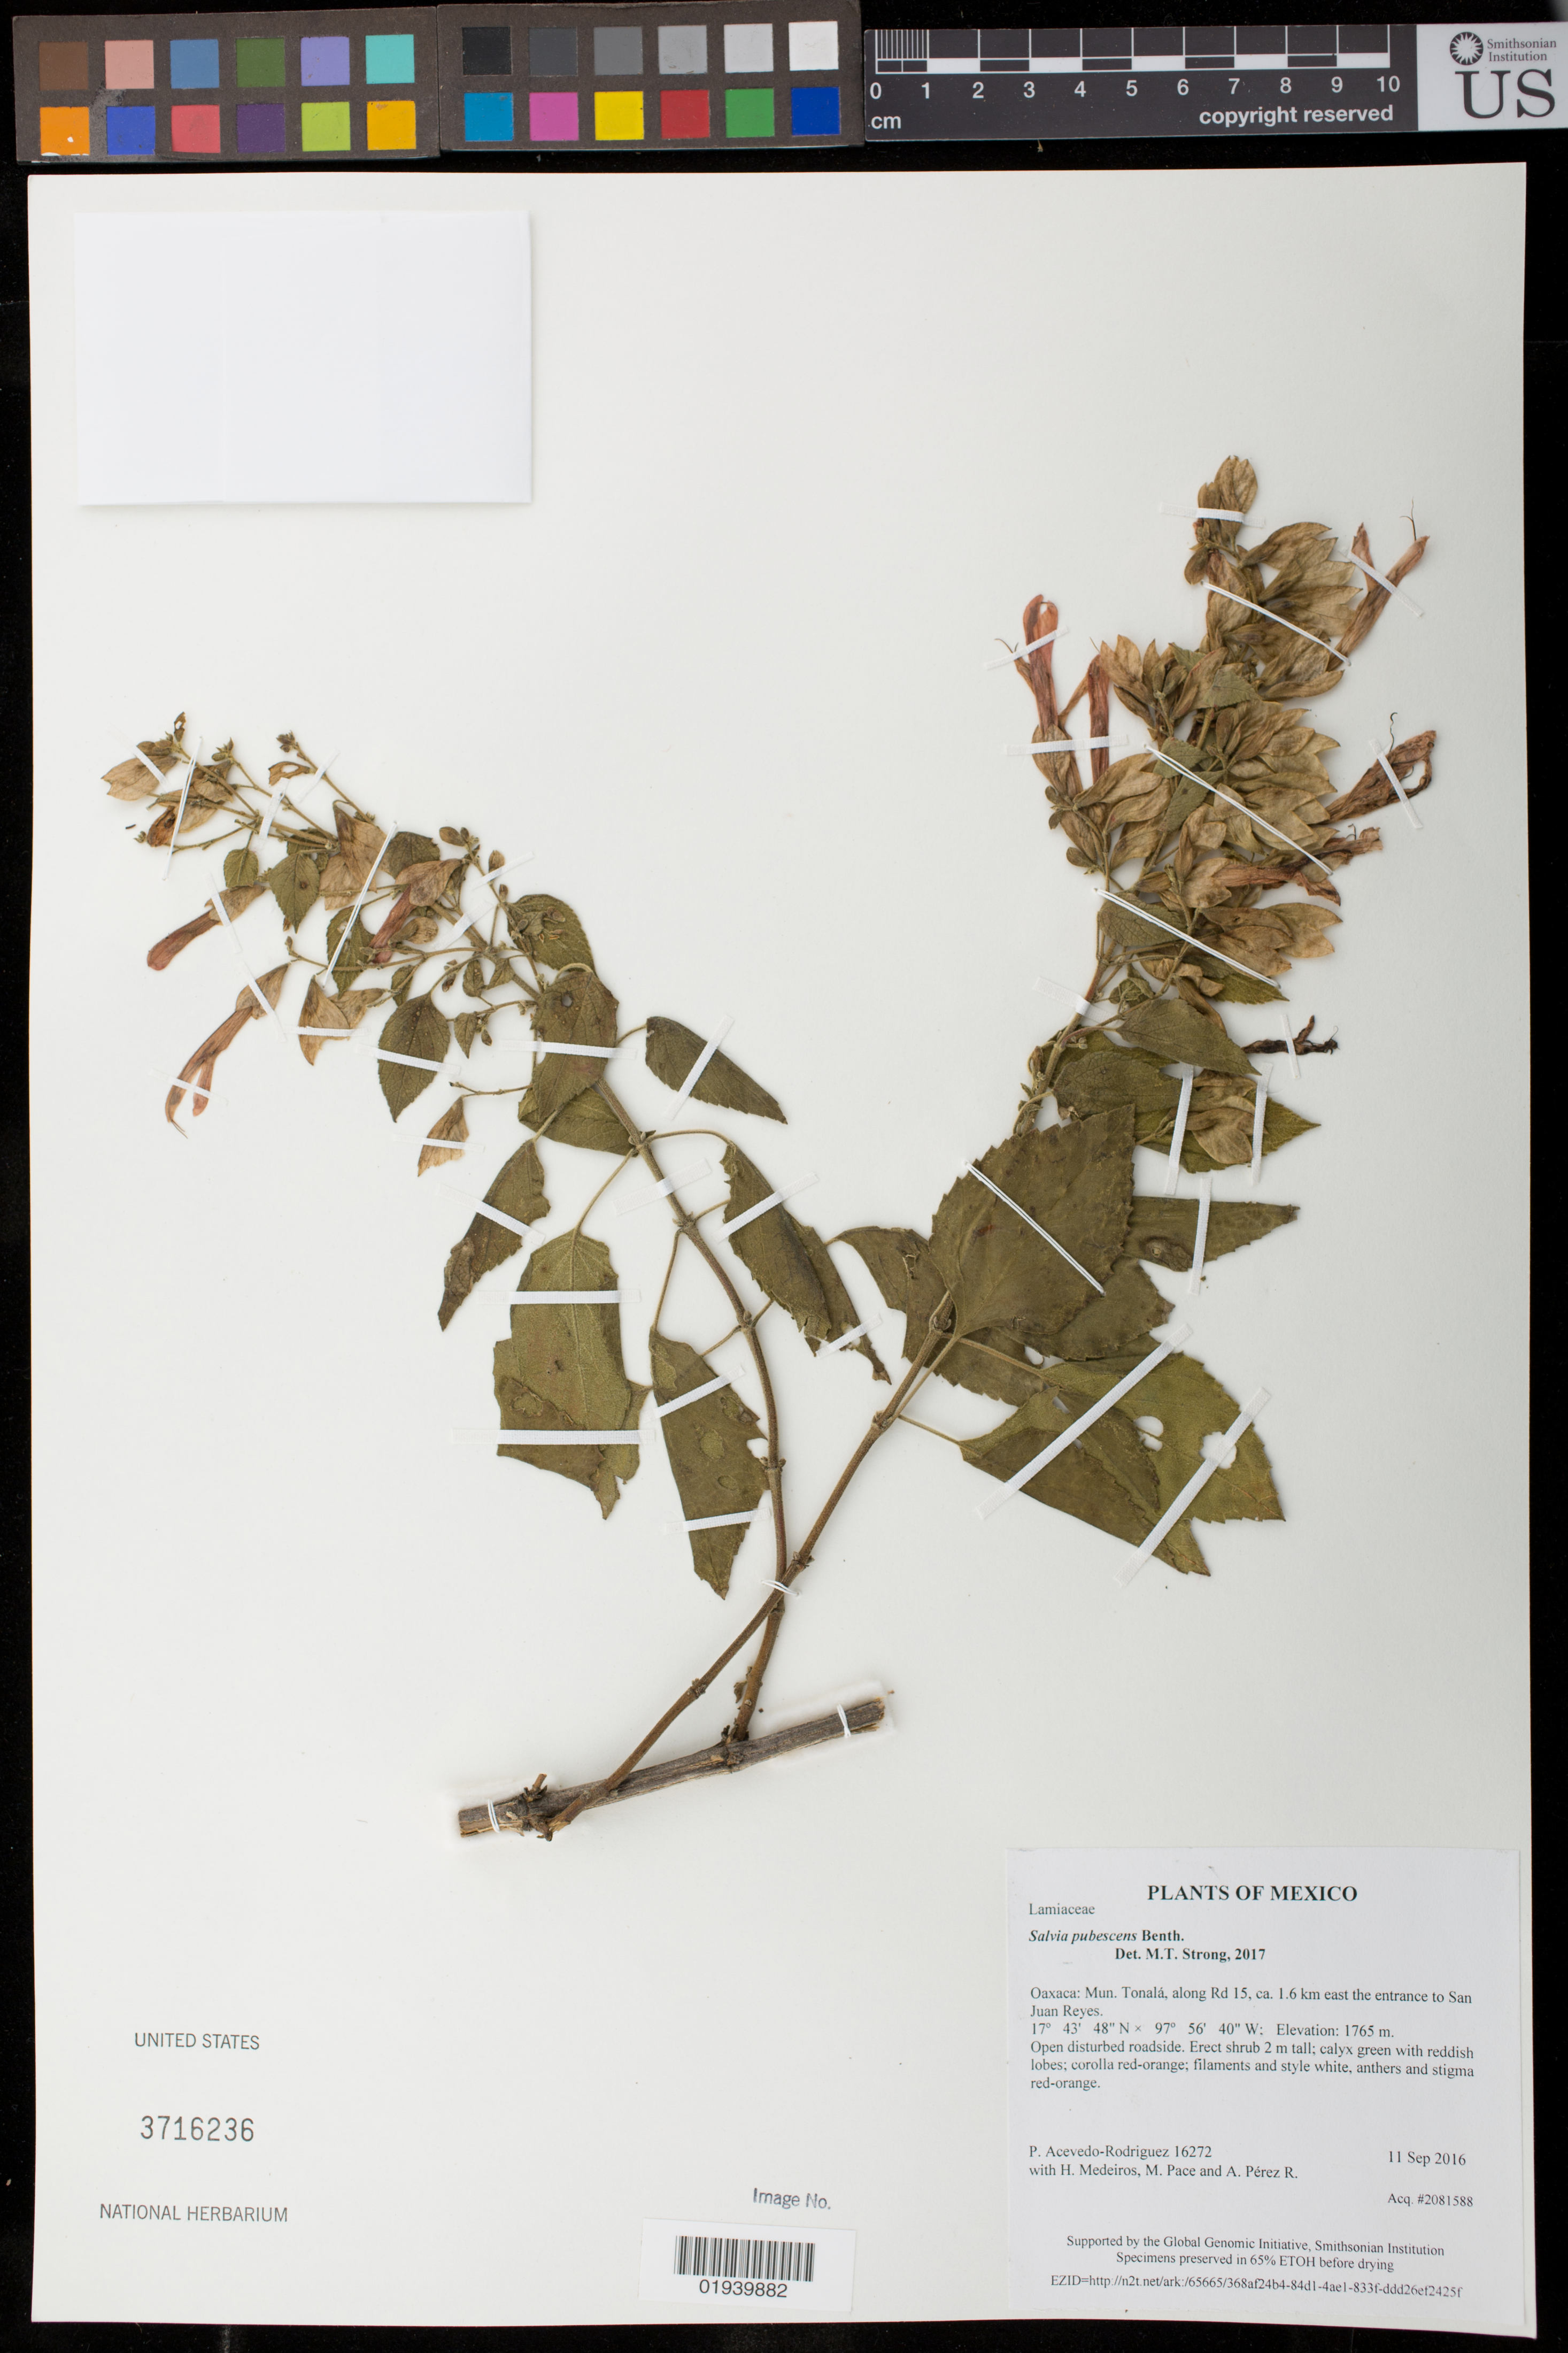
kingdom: Plantae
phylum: Tracheophyta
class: Magnoliopsida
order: Lamiales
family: Lamiaceae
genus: Salvia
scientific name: Salvia pubescens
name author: Benth.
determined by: Strong, M. T., (US), Smithsonian Institution - National Museum of Natural History (UNITED STATES)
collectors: P. Acevedo-Rodr., H. Medeiros, M. R. Pace & A. Pérez R.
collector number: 16272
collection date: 2016-09-11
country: Mexico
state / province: Oaxaca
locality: Mun. Tonalá, along Rd 15, ca. 1.6 km east the entrance to San Juan Reyes.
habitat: Open disturbed roadside.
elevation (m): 1765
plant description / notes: US, NY, MO, K, F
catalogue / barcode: US 3716236